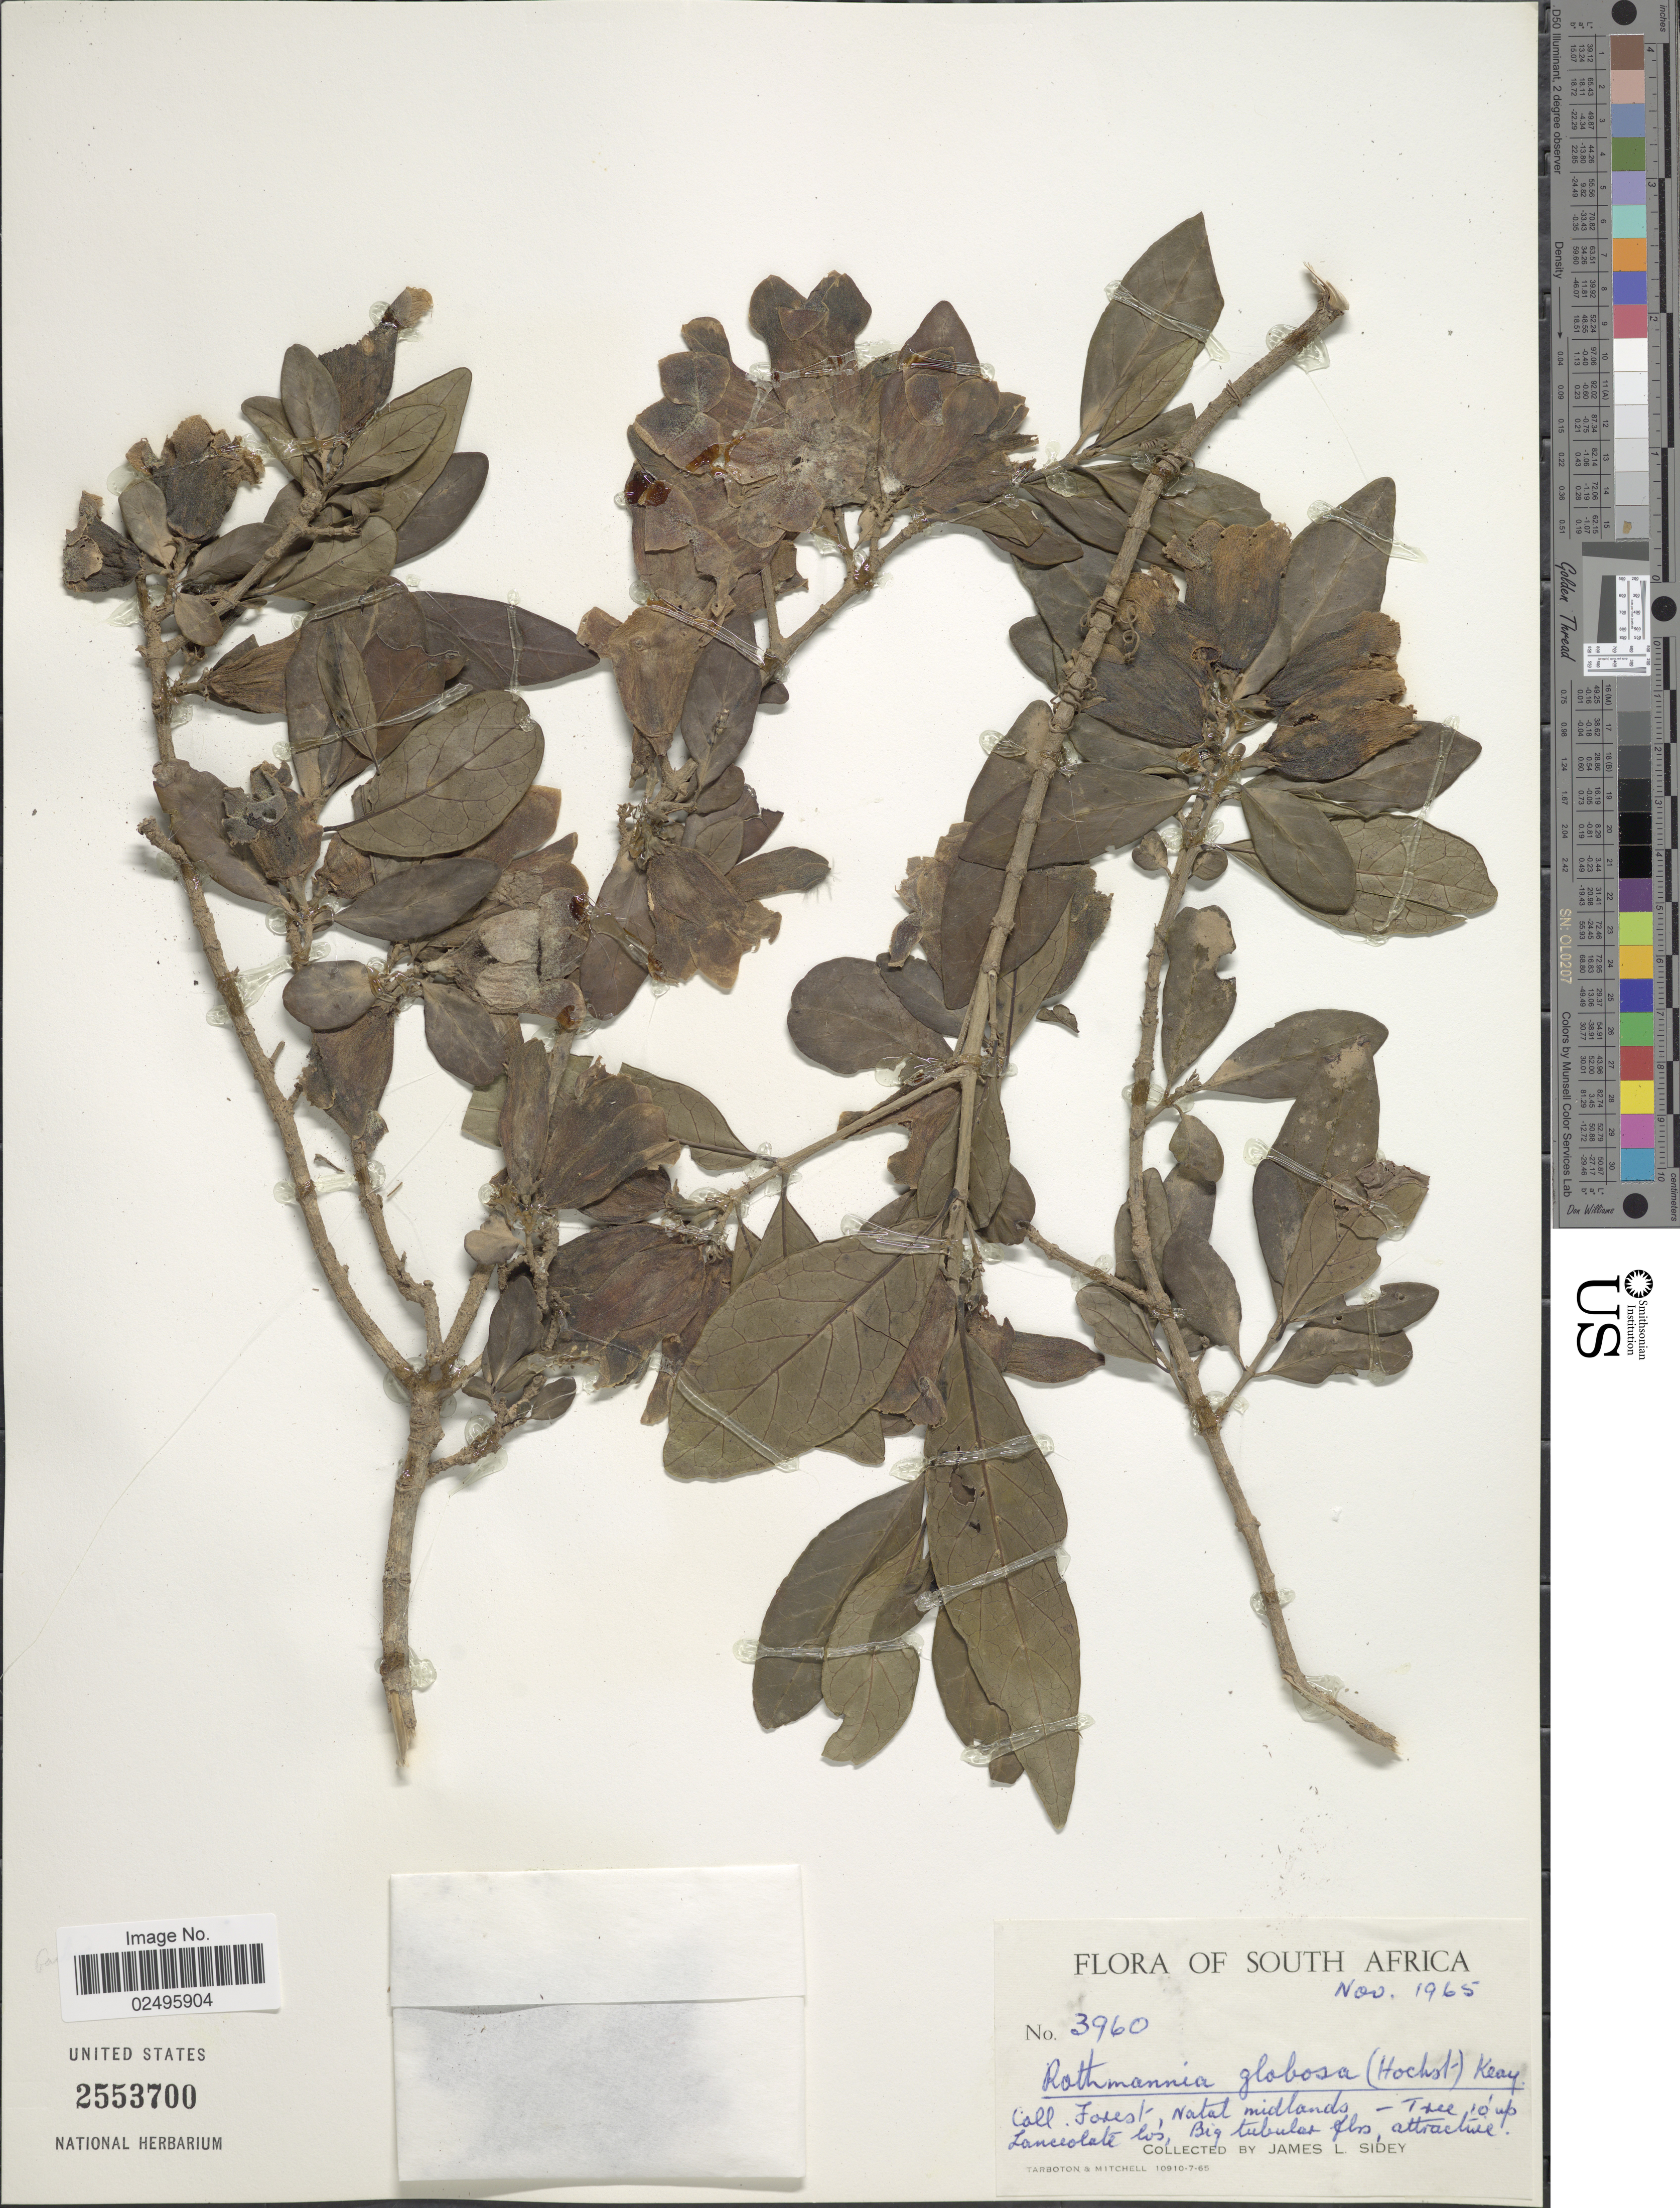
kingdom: Plantae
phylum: Tracheophyta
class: Magnoliopsida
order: Gentianales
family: Rubiaceae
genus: Rothmannia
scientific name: Rothmannia globosa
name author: (Hochst.) Keay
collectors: J. L. Sidey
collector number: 3960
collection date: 1965-11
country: South Africa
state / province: KwaZulu-Natal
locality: Coll. Forest, Natal Midlands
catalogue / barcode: US 2553700